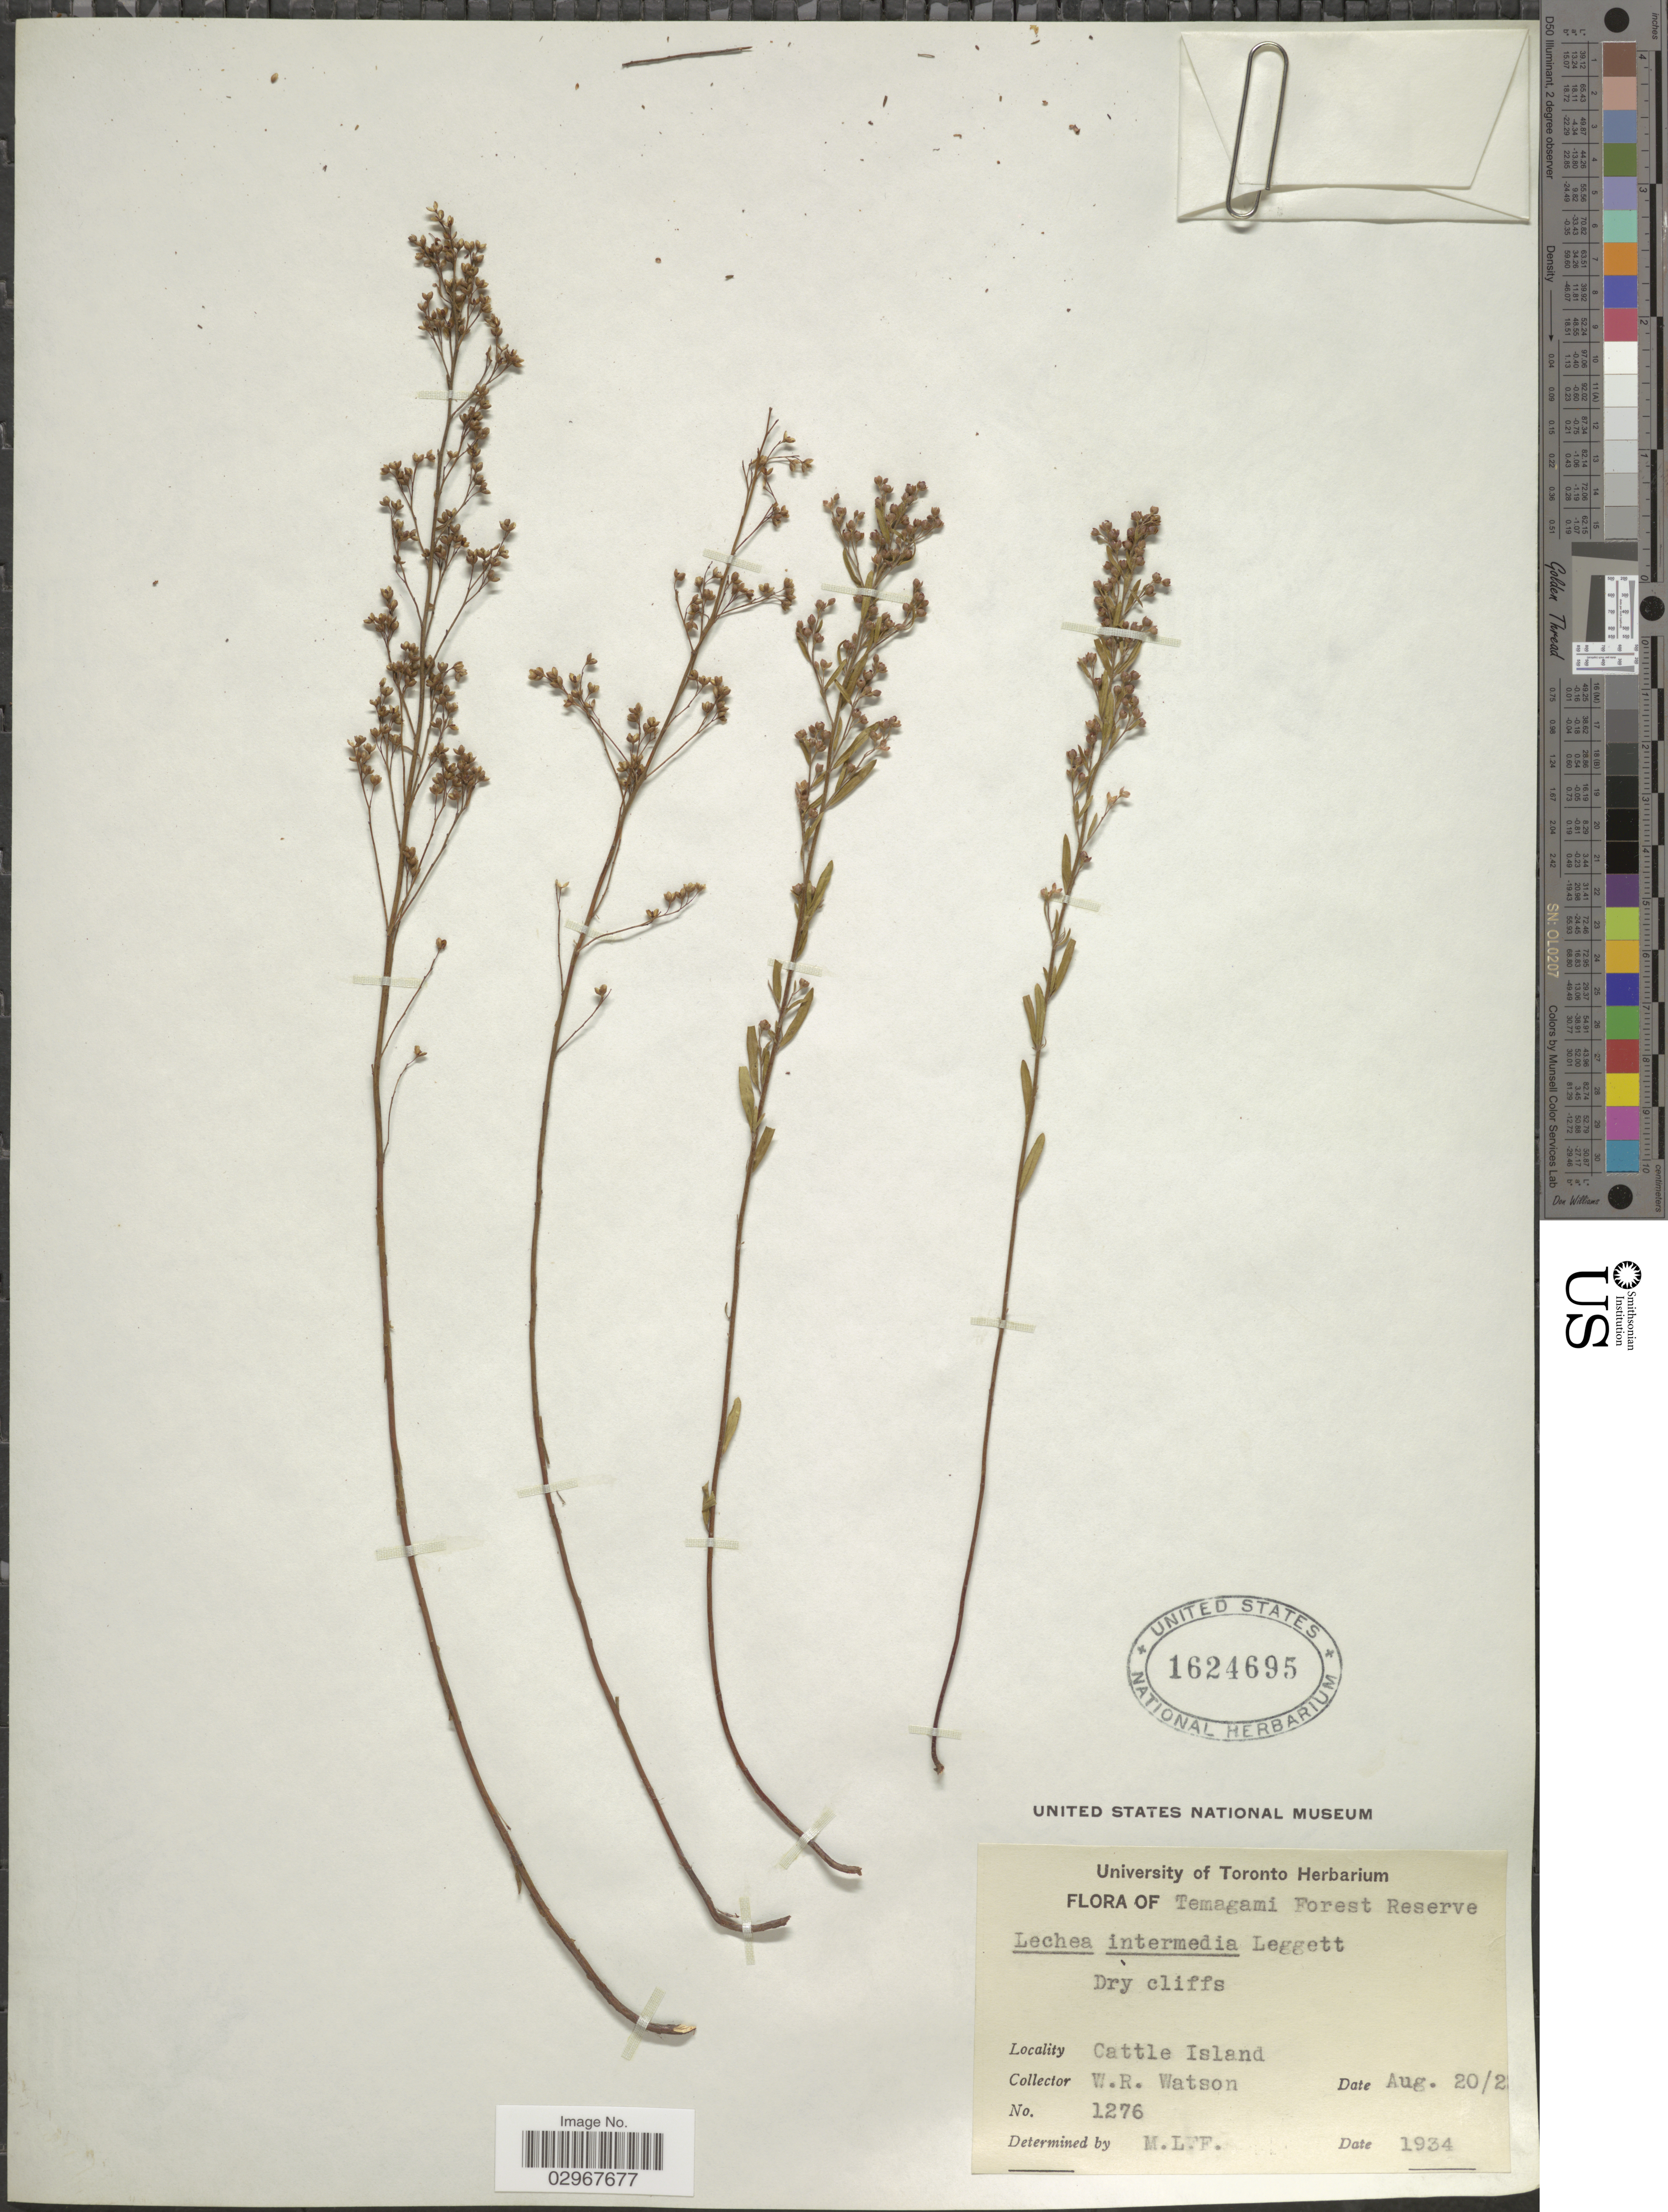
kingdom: Plantae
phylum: Tracheophyta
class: Magnoliopsida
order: Malvales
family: Cistaceae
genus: Lechea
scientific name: Lechea intermedia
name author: Legg. ex Britton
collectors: W. R. Watson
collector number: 1276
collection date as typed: Transcribed d/m/y: 20/8/22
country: Canada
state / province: Ontario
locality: Temagami Forest Reserve. Cattle Island.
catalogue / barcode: US 1624695